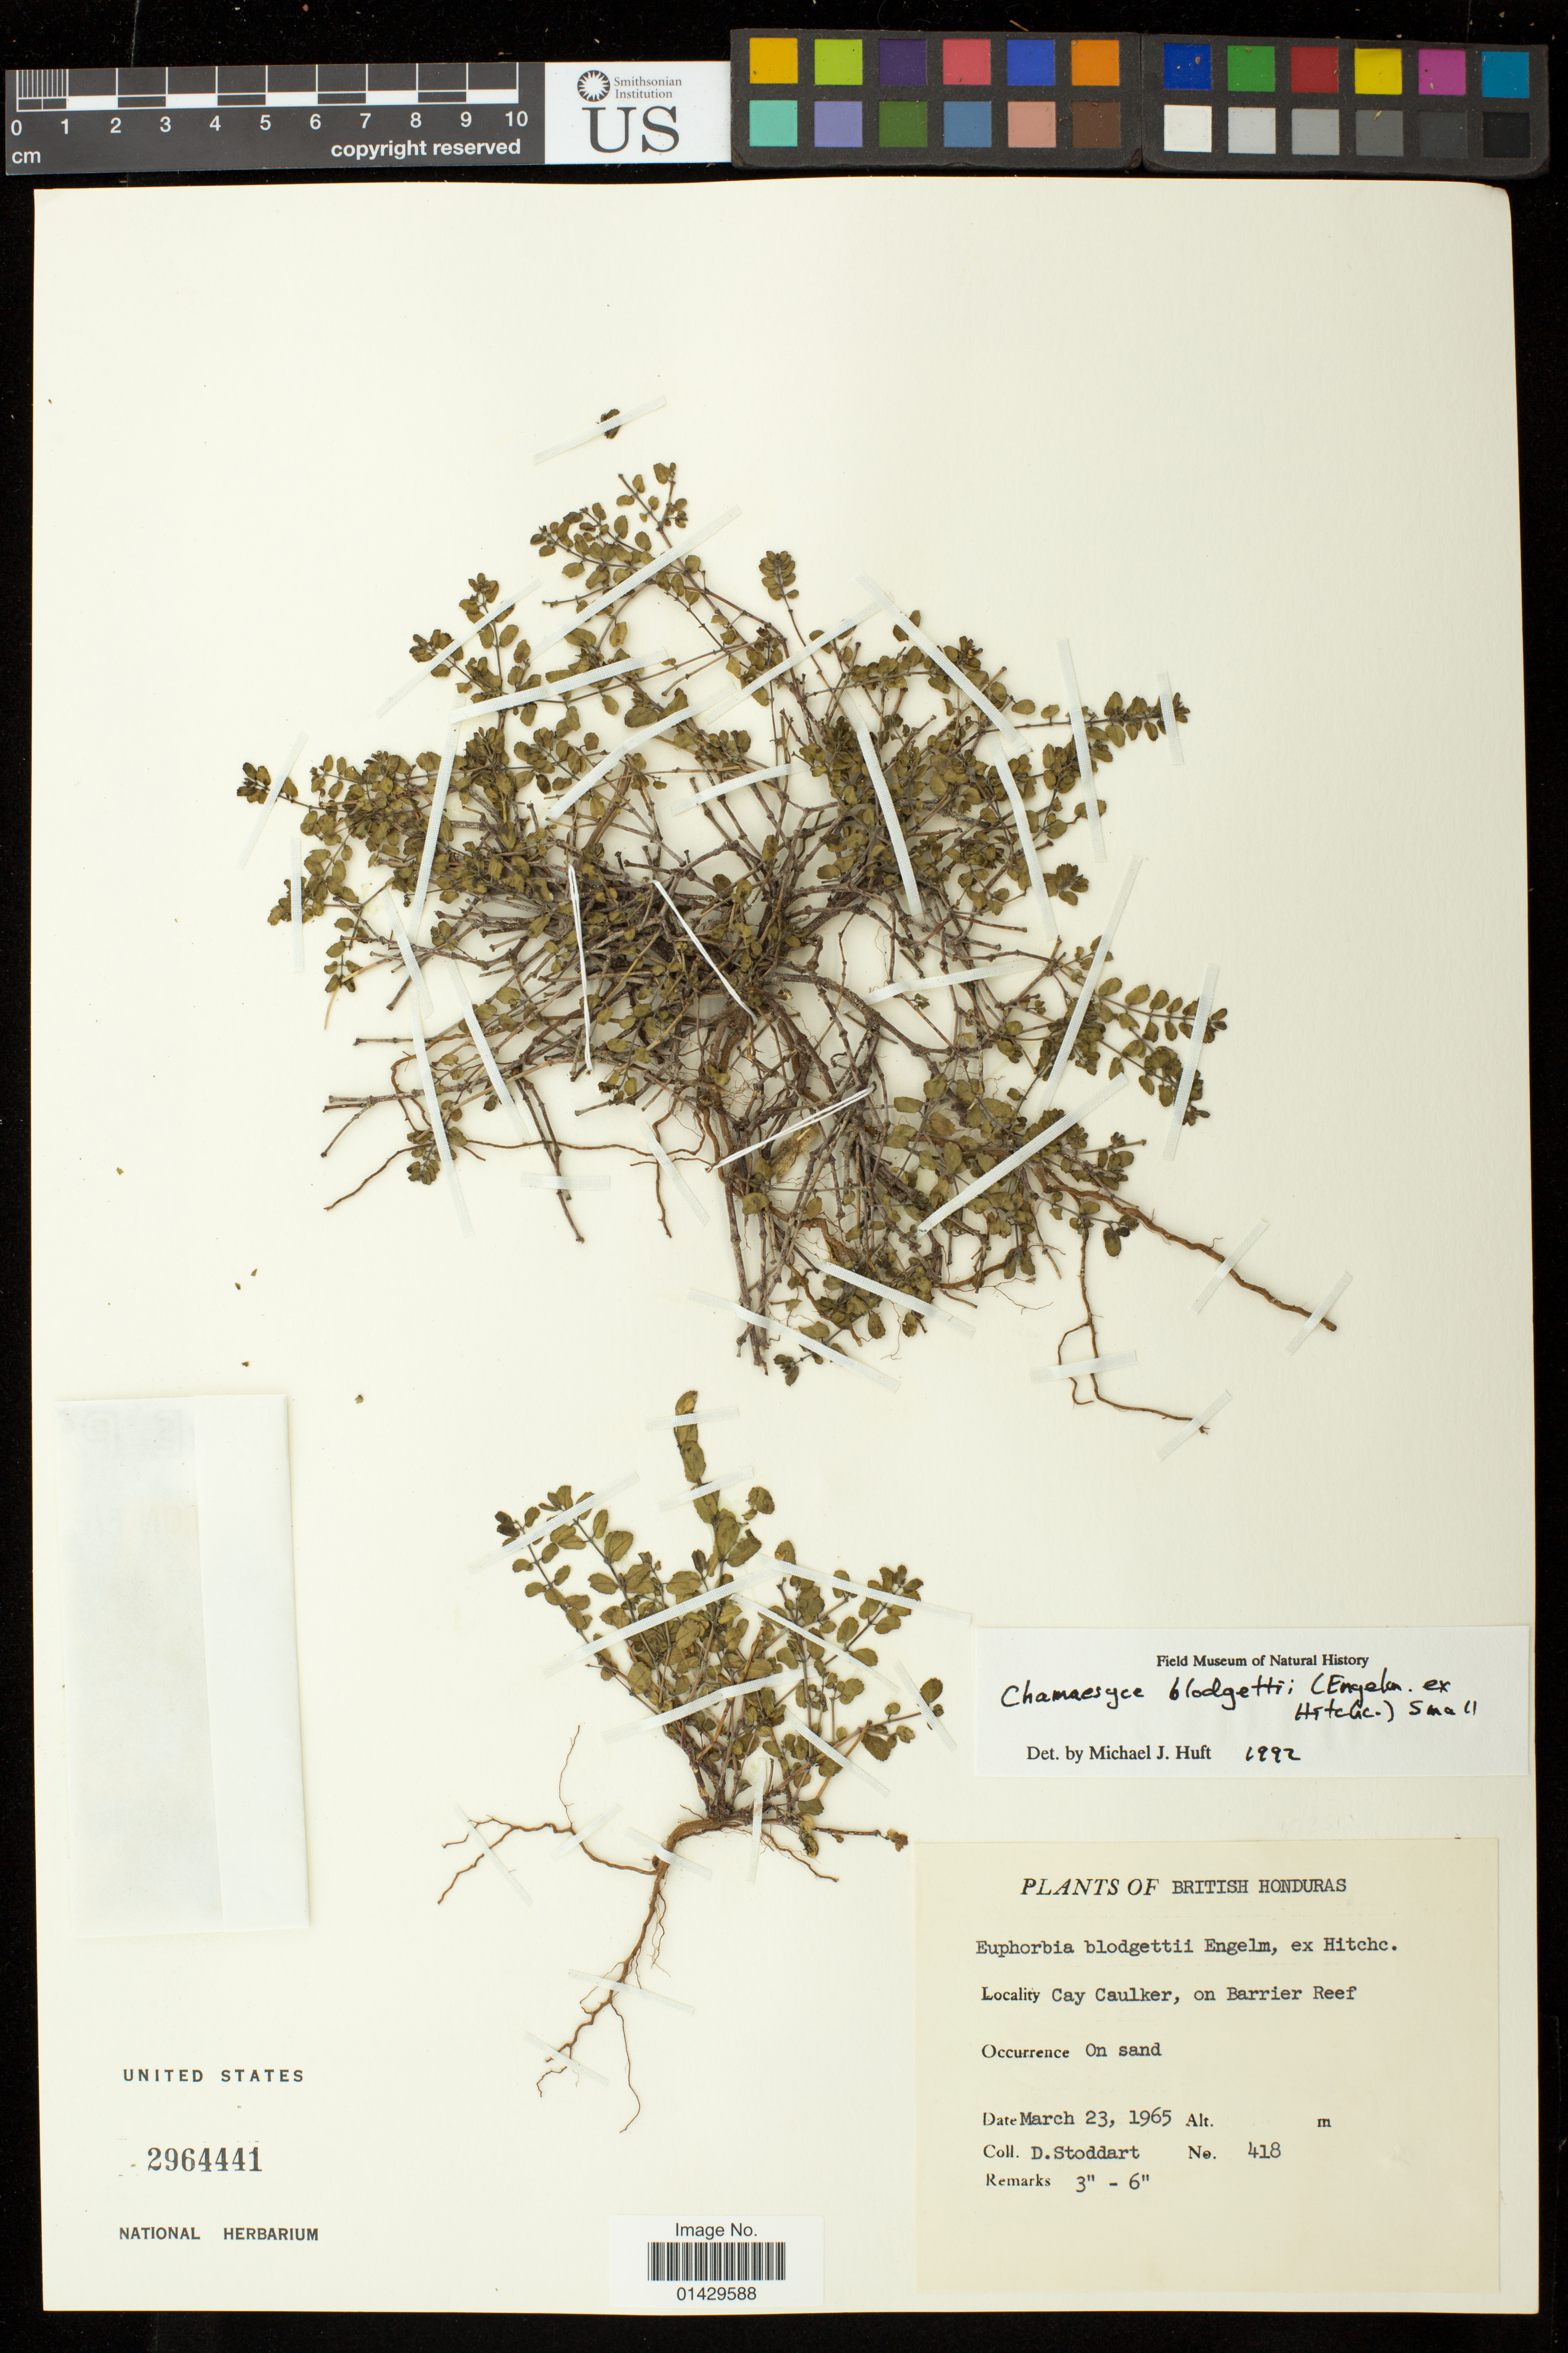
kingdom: Plantae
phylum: Tracheophyta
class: Magnoliopsida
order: Malpighiales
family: Euphorbiaceae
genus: Euphorbia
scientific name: Euphorbia blodgettii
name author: Engelm. ex Hitchc.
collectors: D. Stoddart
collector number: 418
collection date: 1965-03-23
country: Belize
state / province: Belize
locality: Cay Caulker, on Barrier Reef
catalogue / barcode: US 2964441